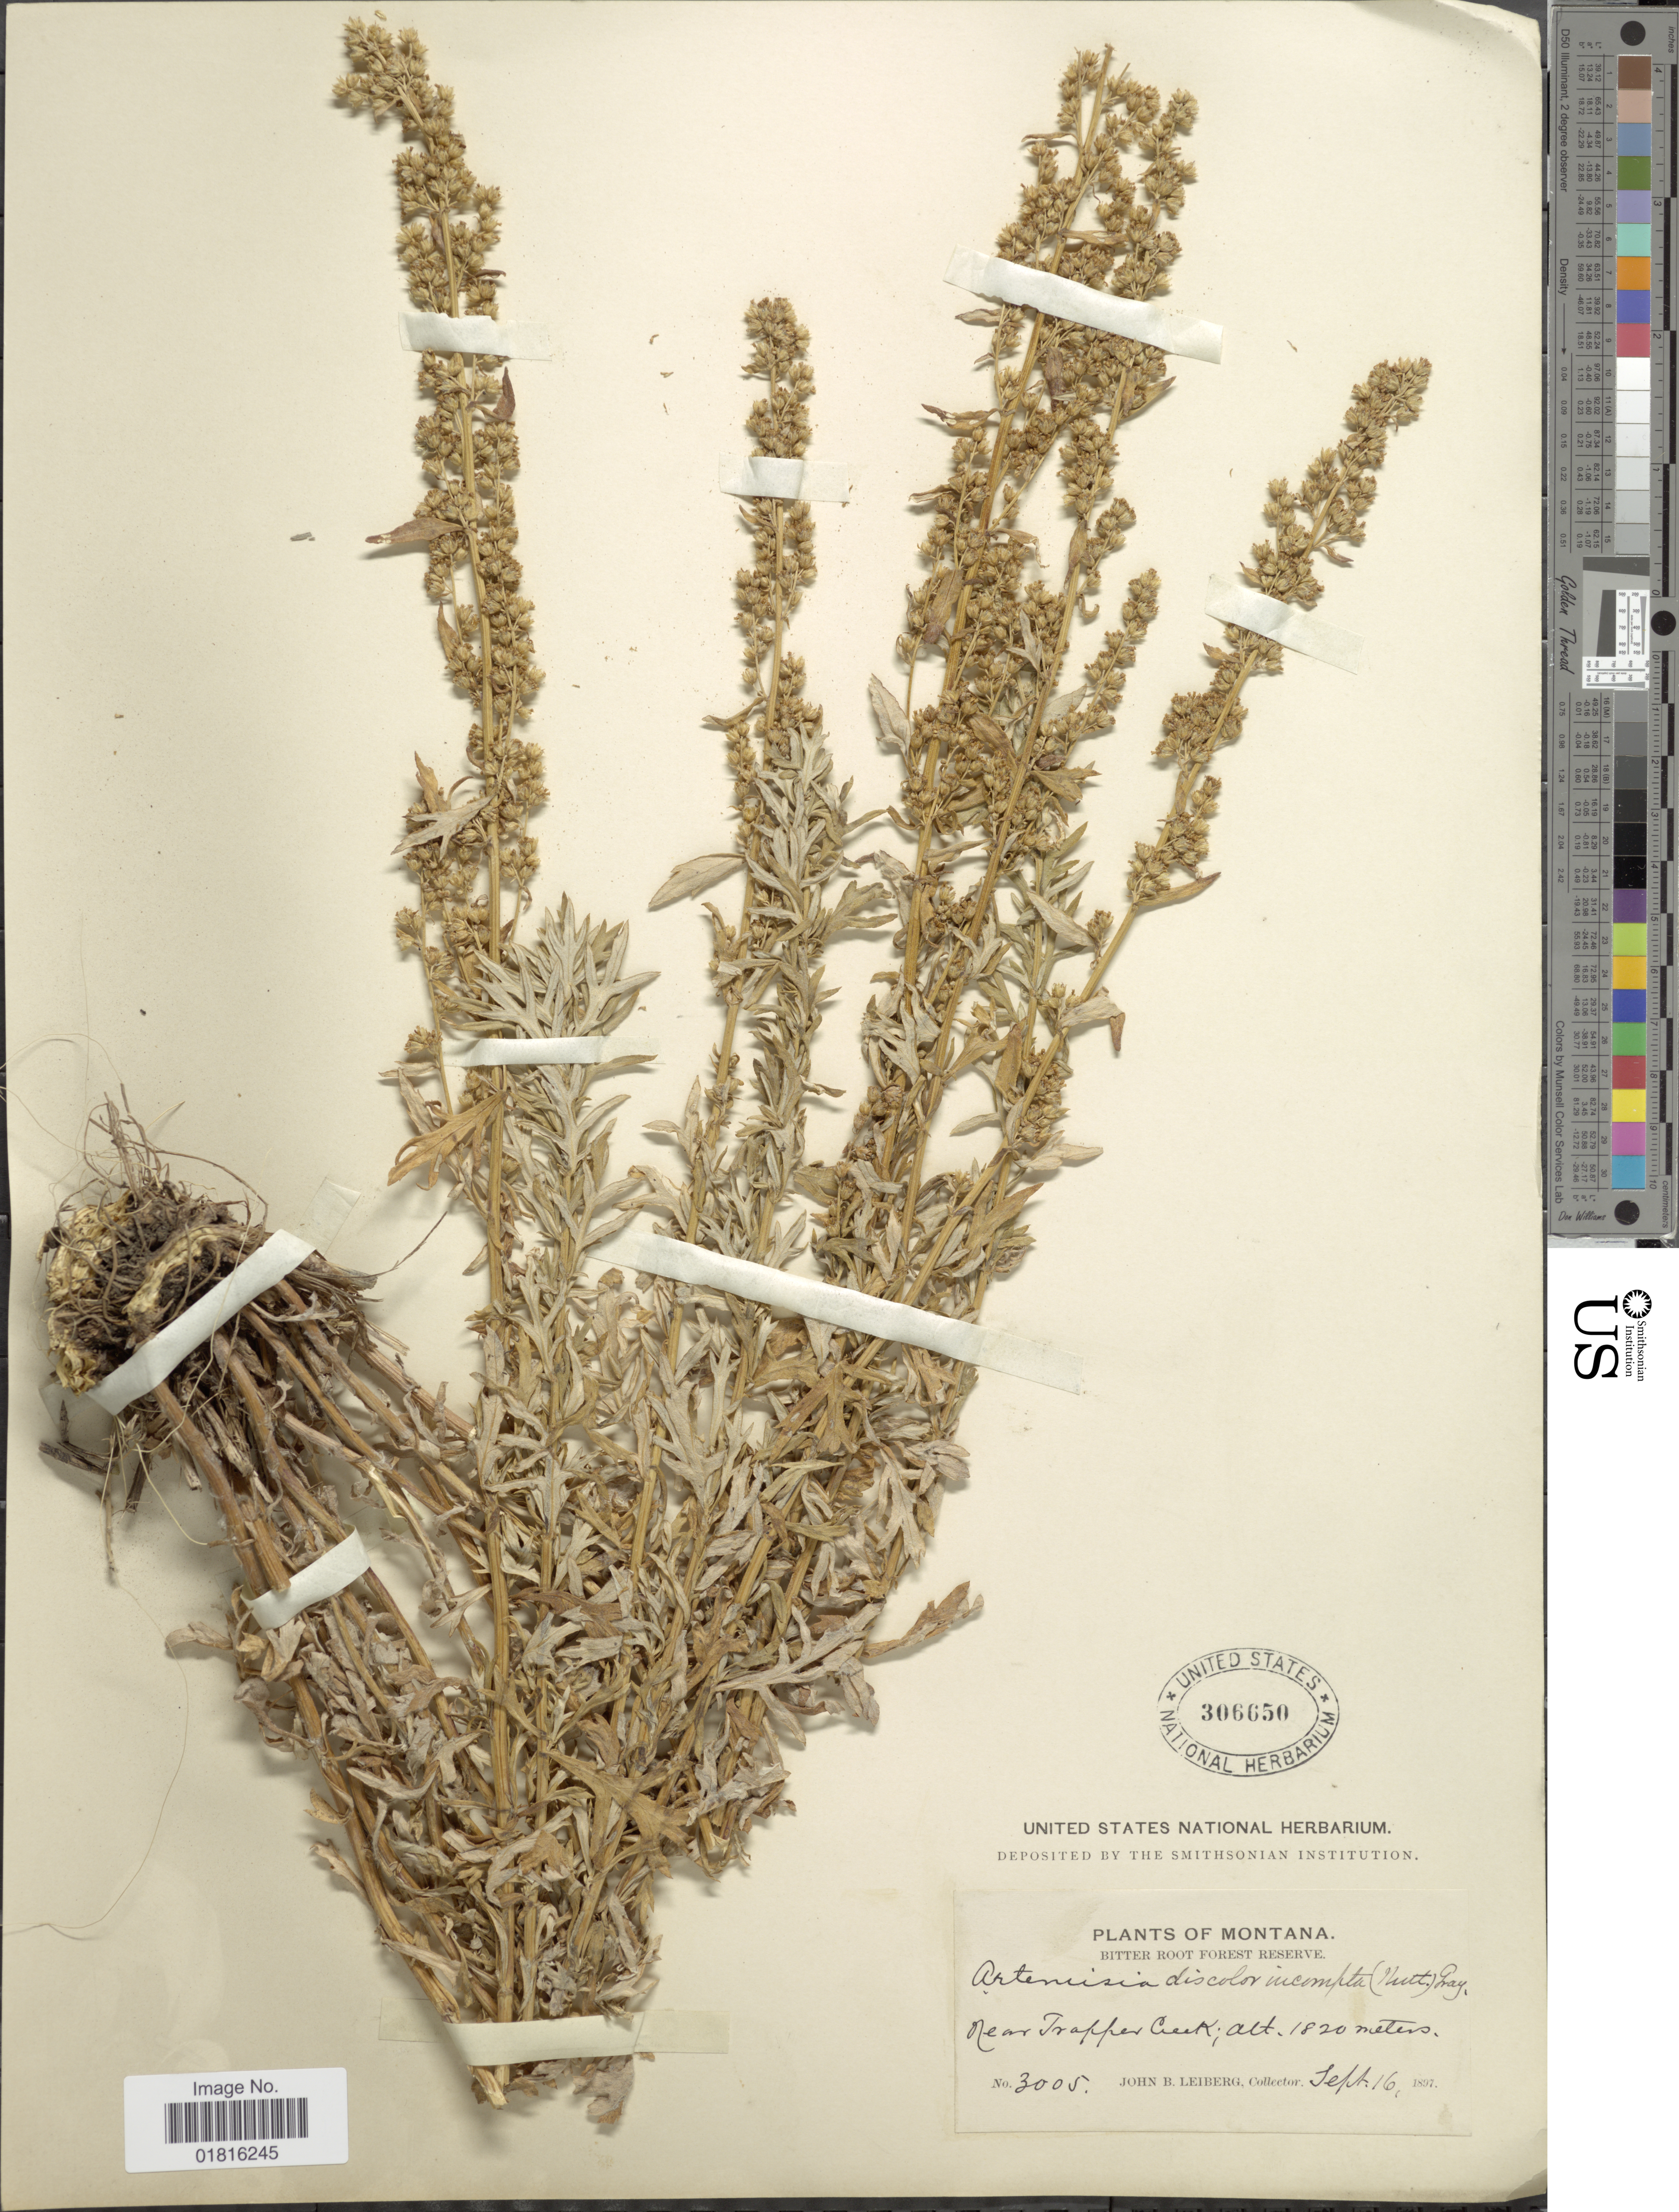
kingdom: Plantae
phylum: Tracheophyta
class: Magnoliopsida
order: Asterales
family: Asteraceae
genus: Artemisia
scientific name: Artemisia ludoviciana subsp. incompta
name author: (Nutt.) D.D. Keck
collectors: J. B. Leiberg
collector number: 3005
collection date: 1897-09-16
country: United States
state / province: Montana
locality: Biiter Roost Forest Reserve, Near Trapper Creek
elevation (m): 1820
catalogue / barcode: US 306650